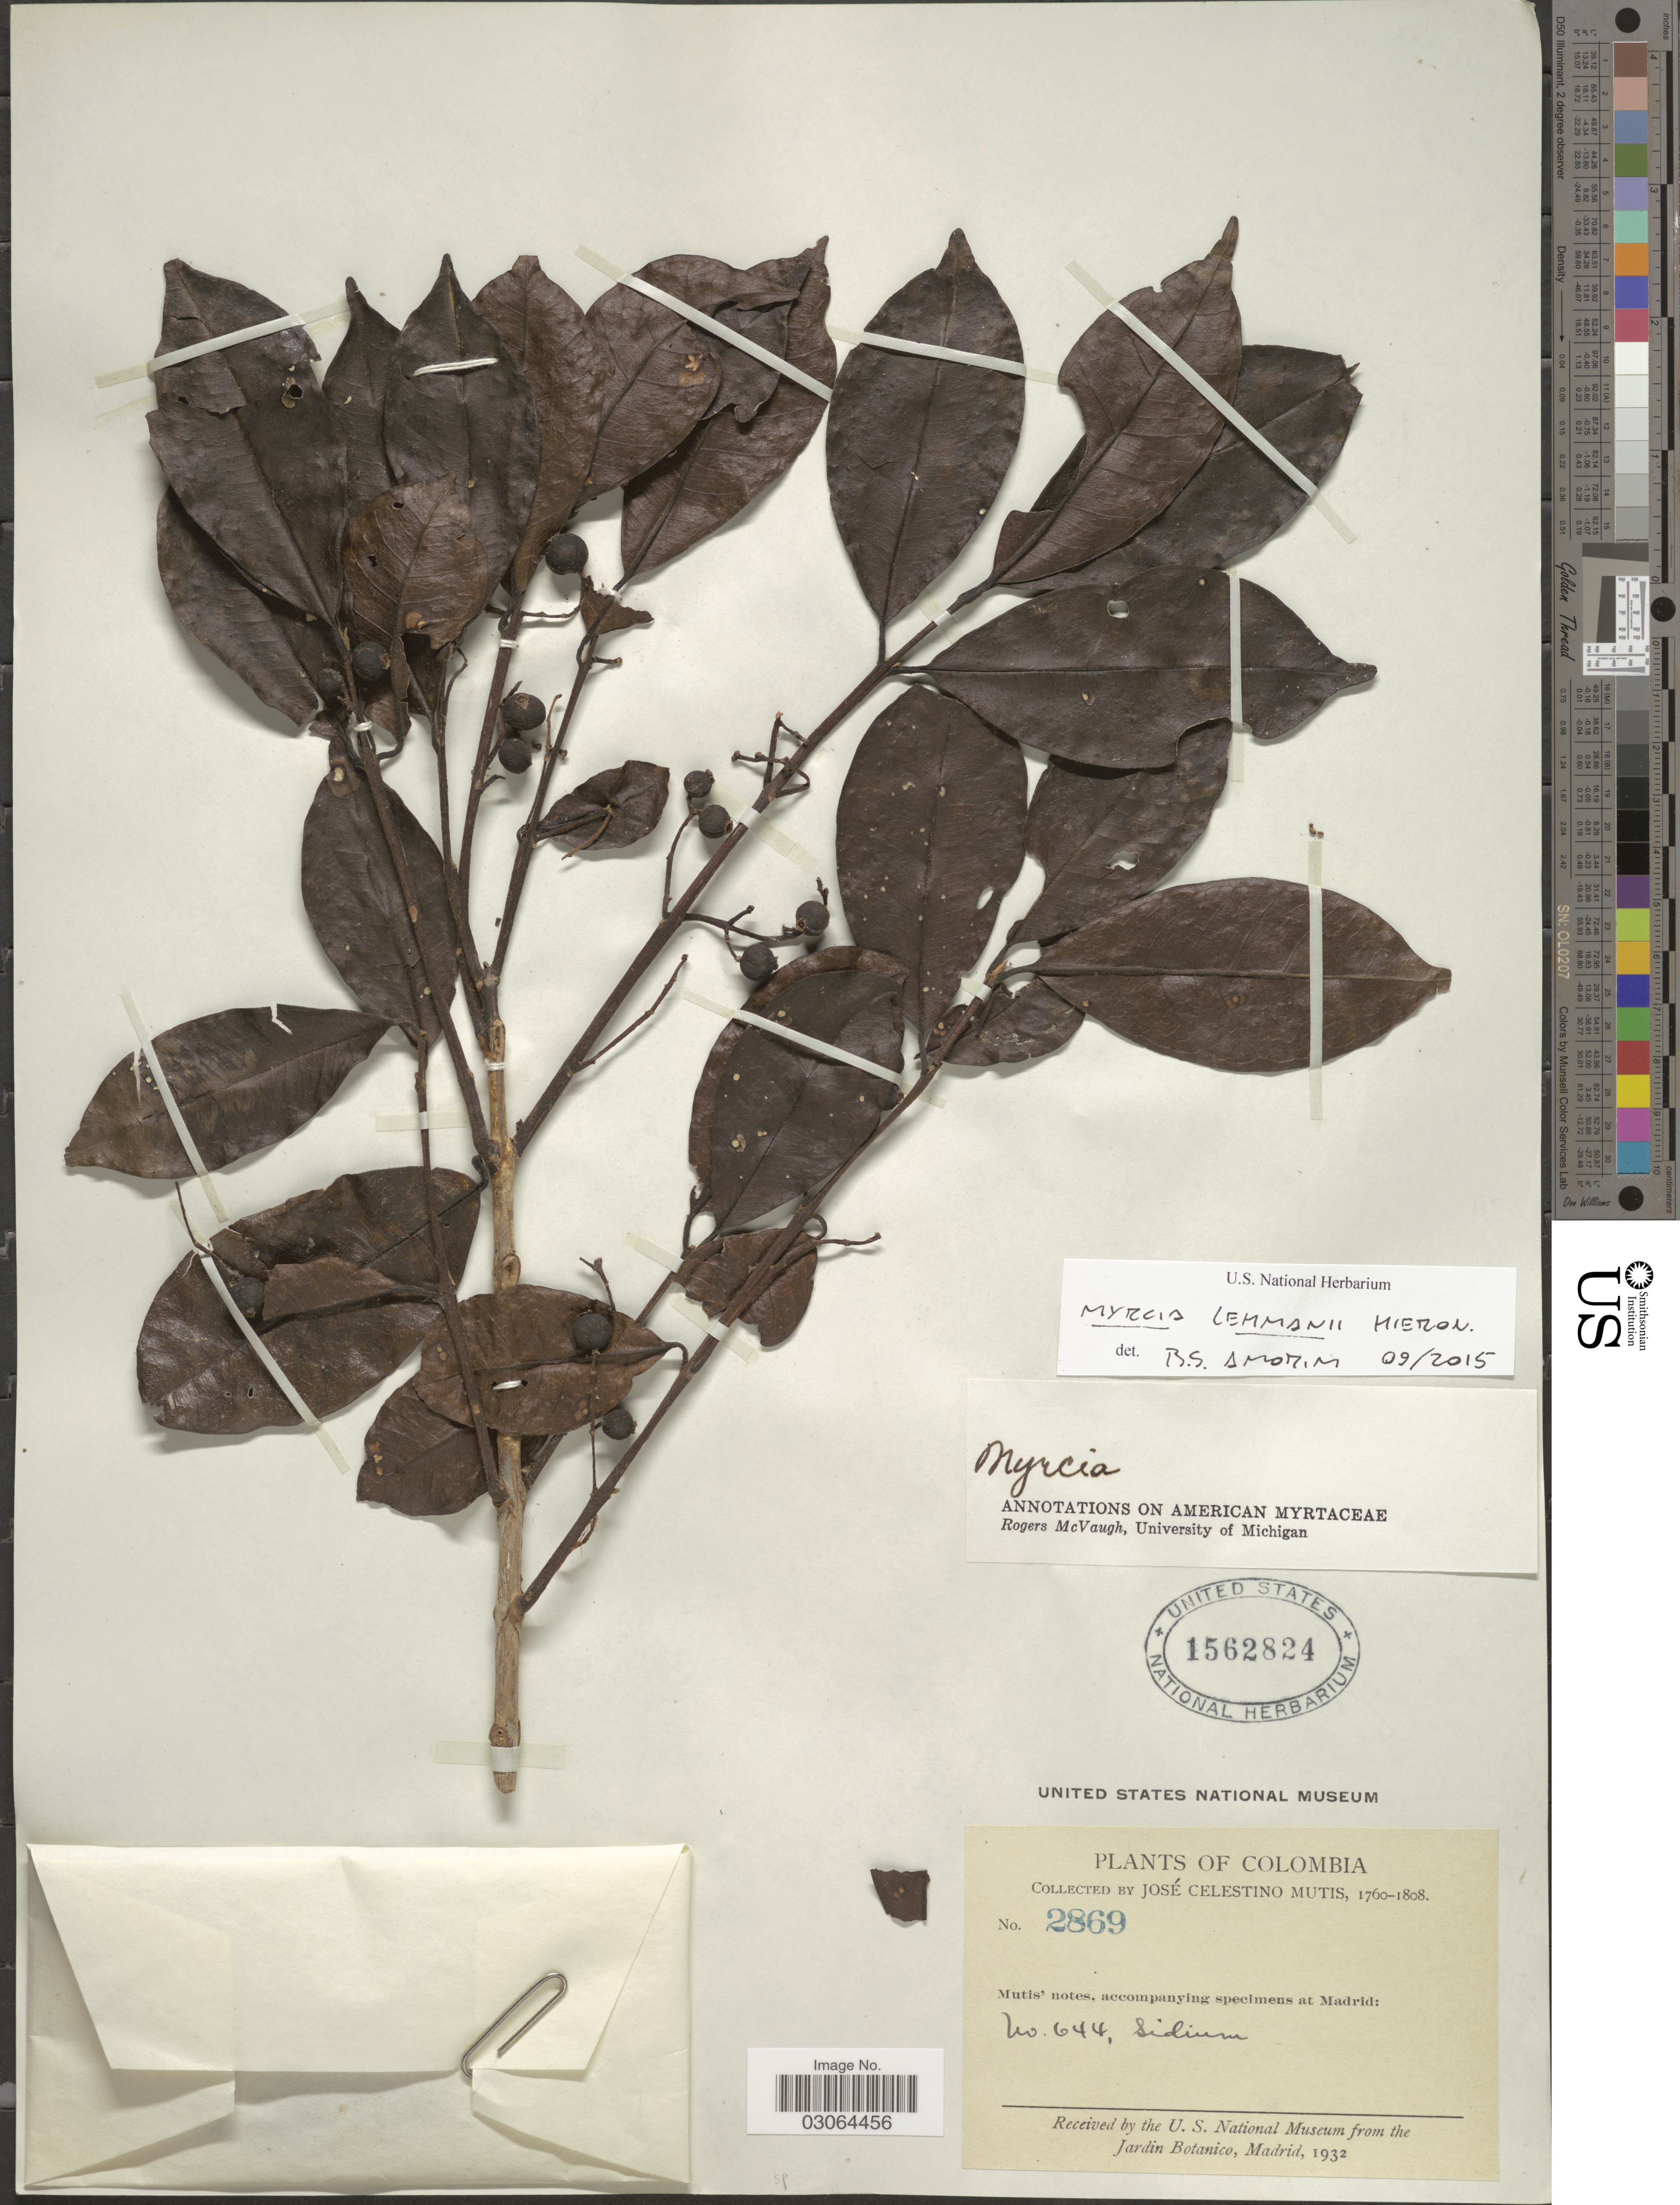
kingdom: Plantae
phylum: Tracheophyta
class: Magnoliopsida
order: Myrtales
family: Myrtaceae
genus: Myrcia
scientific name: Myrcia aliena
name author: McVaugh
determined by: Parra-O, Carlos A., Instituto de Ciencias Naturales - Universidad Nacional de Colombia (COLOMBIA)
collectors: J. C. B. Mutis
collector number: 2869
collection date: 1760/1808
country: Colombia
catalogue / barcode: US 1562824